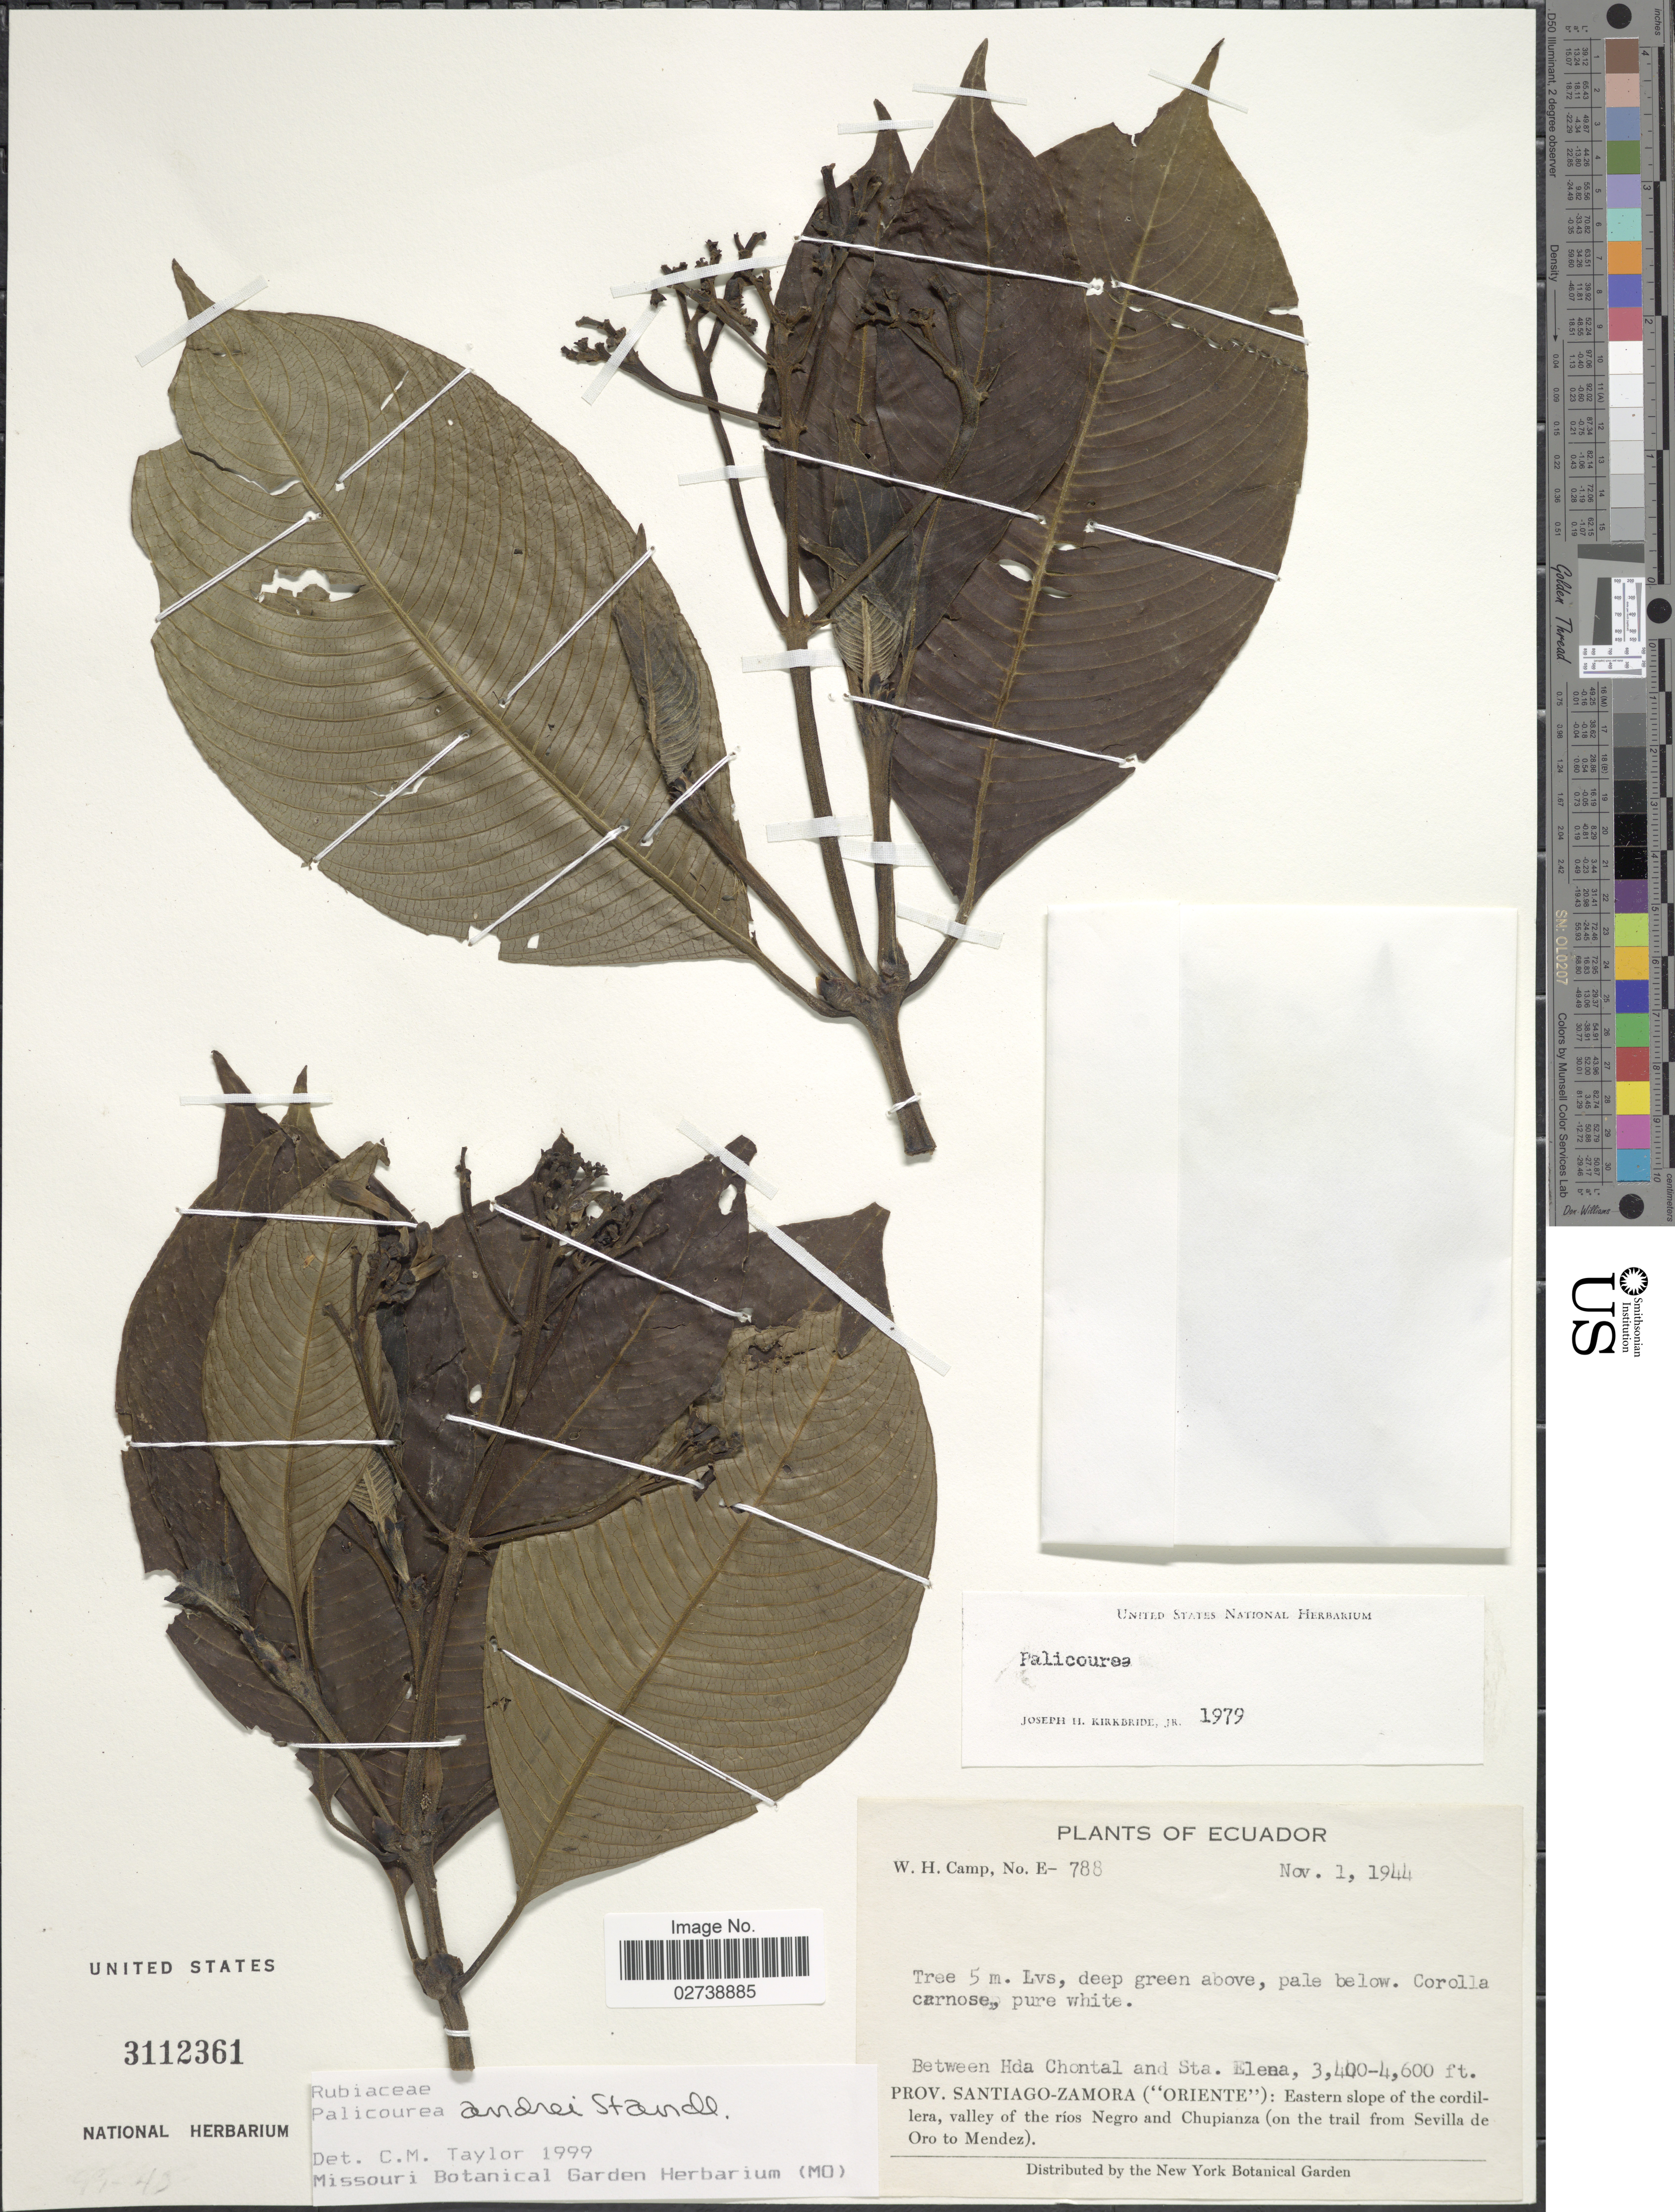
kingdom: Plantae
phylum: Tracheophyta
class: Magnoliopsida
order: Gentianales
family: Rubiaceae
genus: Palicourea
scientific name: Palicourea andrei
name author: Standl.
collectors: W. H. Camp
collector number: E-788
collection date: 1944-11-01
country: Ecuador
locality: Between Hda Chontal and Sta. Elena. Prov. Santiago-Zamora(Oriente:): Eastern slope of the cordillera, valley of the rios Negros and Chupianza (on de trail from Sevilla de Oro de Mendez)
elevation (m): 1036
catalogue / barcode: US 3112361